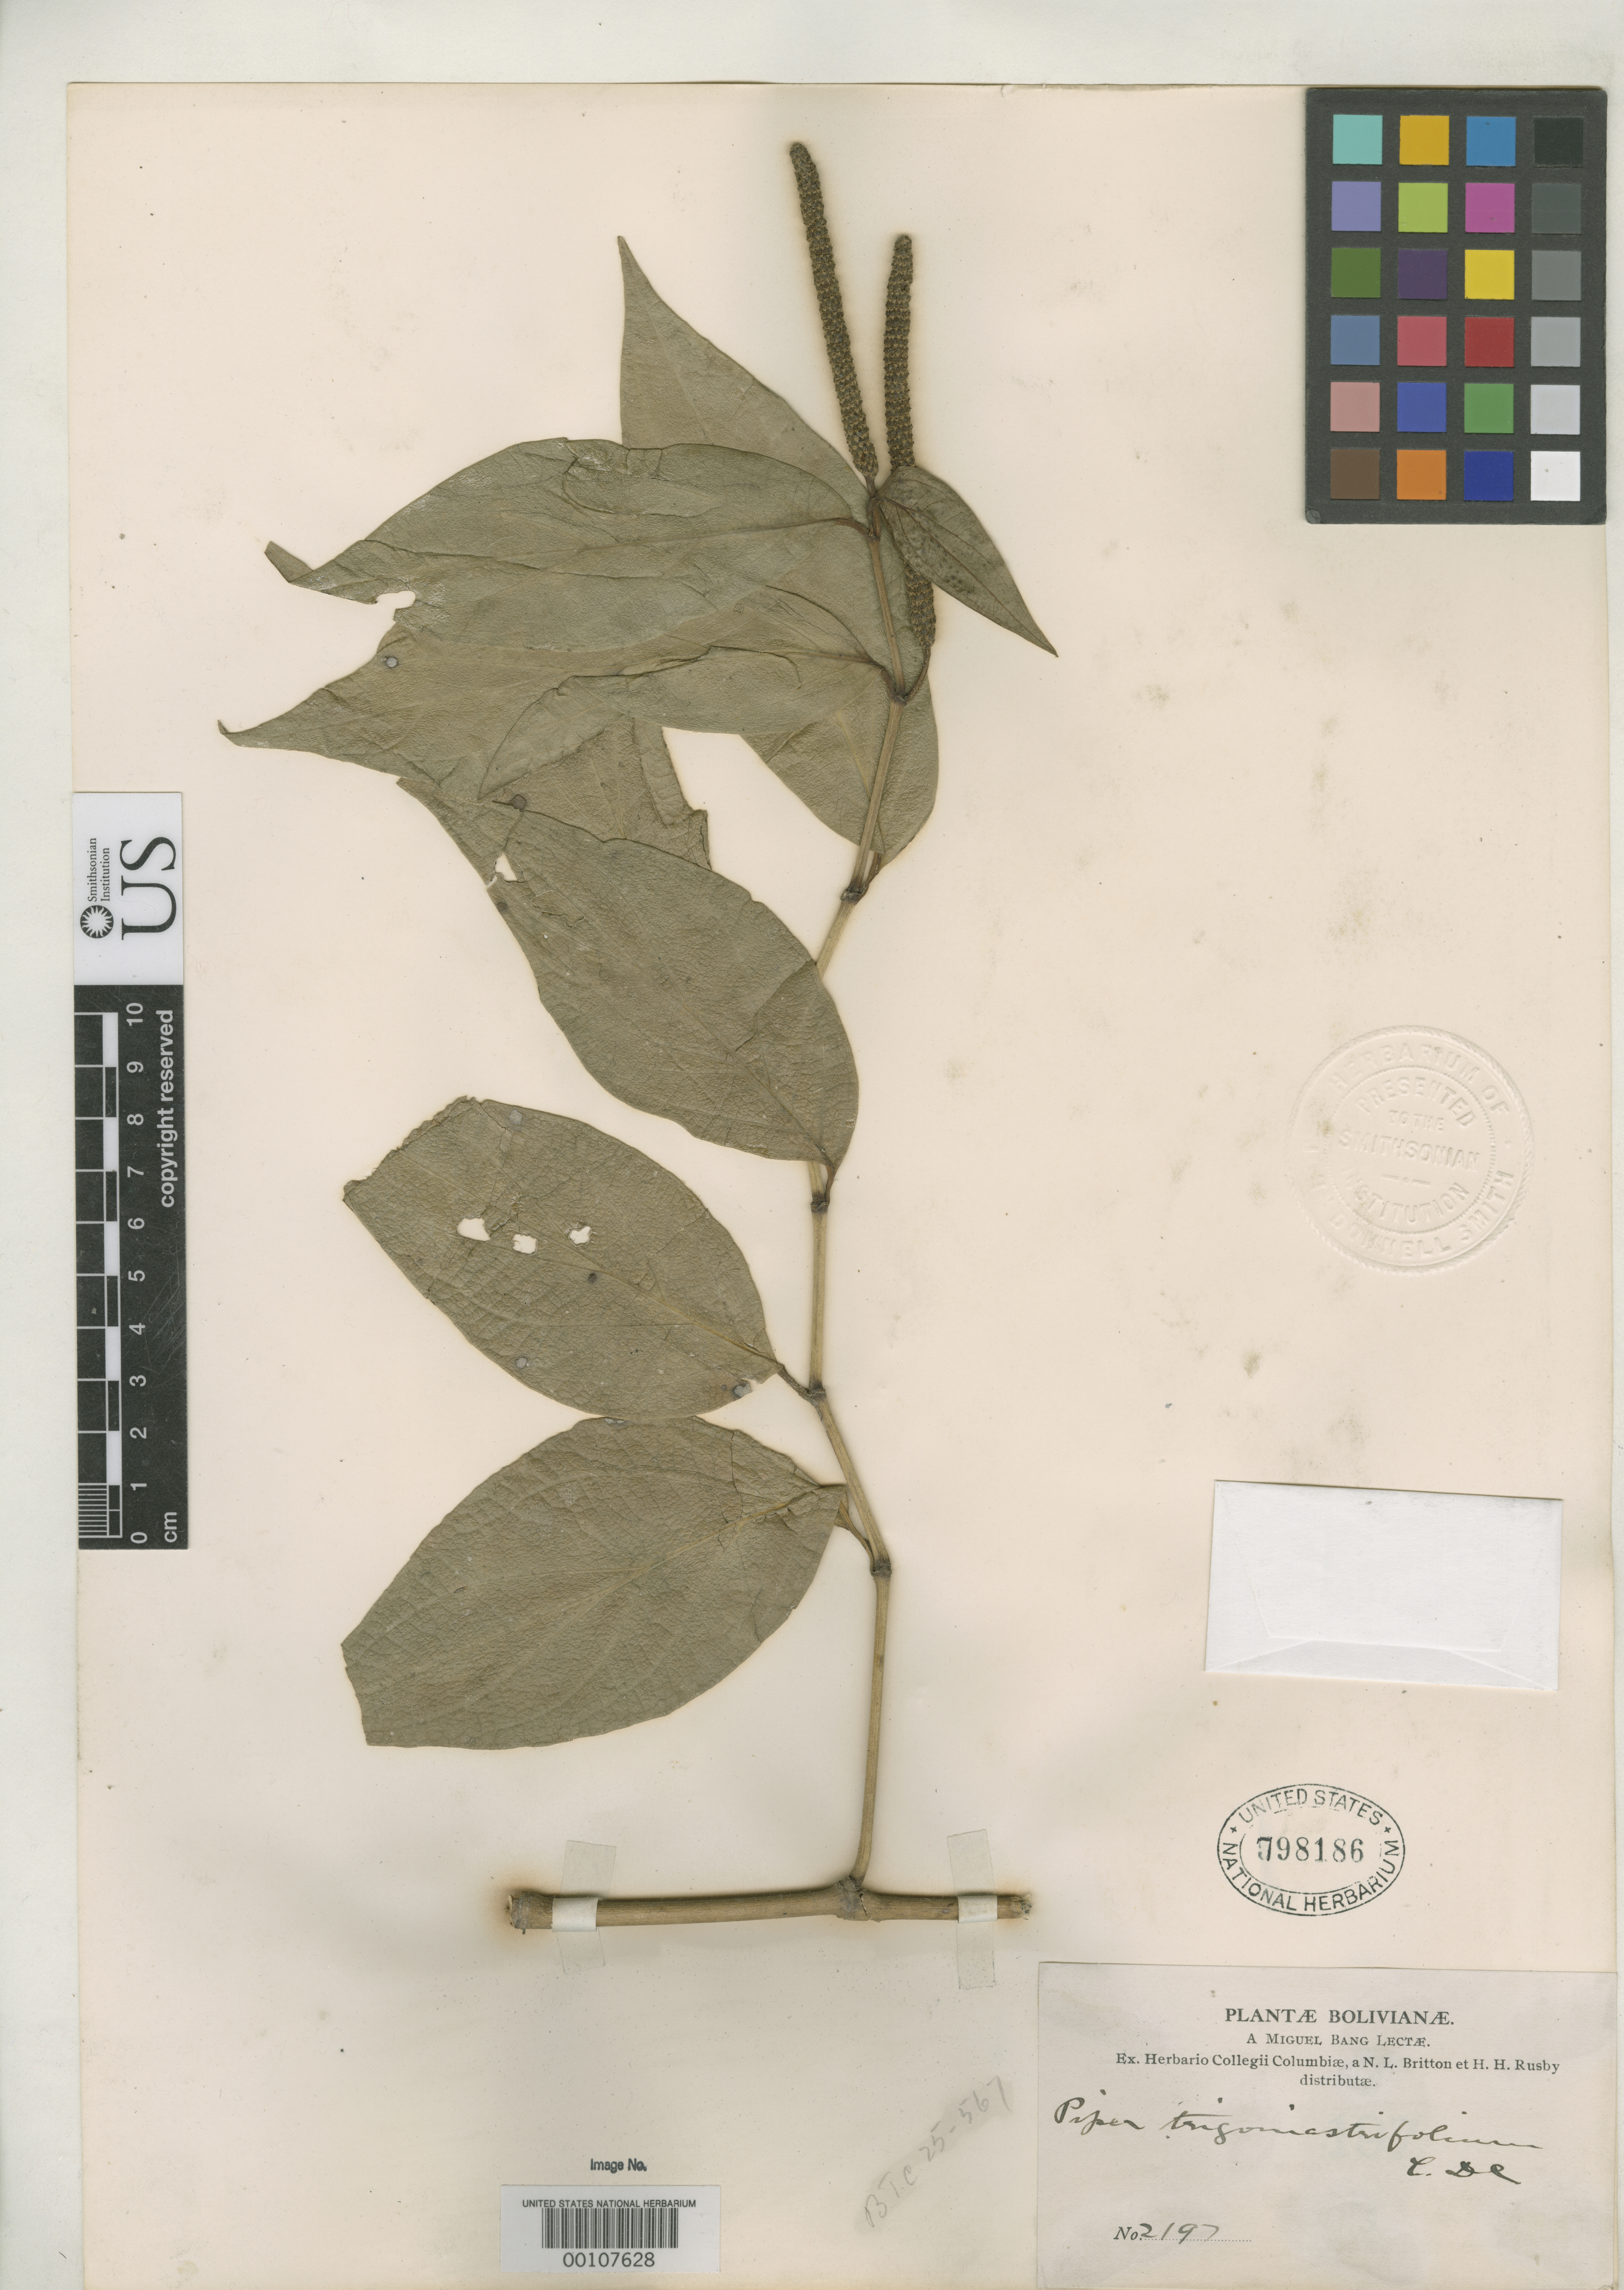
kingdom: Plantae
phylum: Tracheophyta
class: Magnoliopsida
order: Piperales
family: Piperaceae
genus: Piper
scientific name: Piper trigoniastrifolium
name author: C. DC.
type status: Isotype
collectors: M. Bang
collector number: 2197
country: Bolivia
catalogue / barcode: US 798186